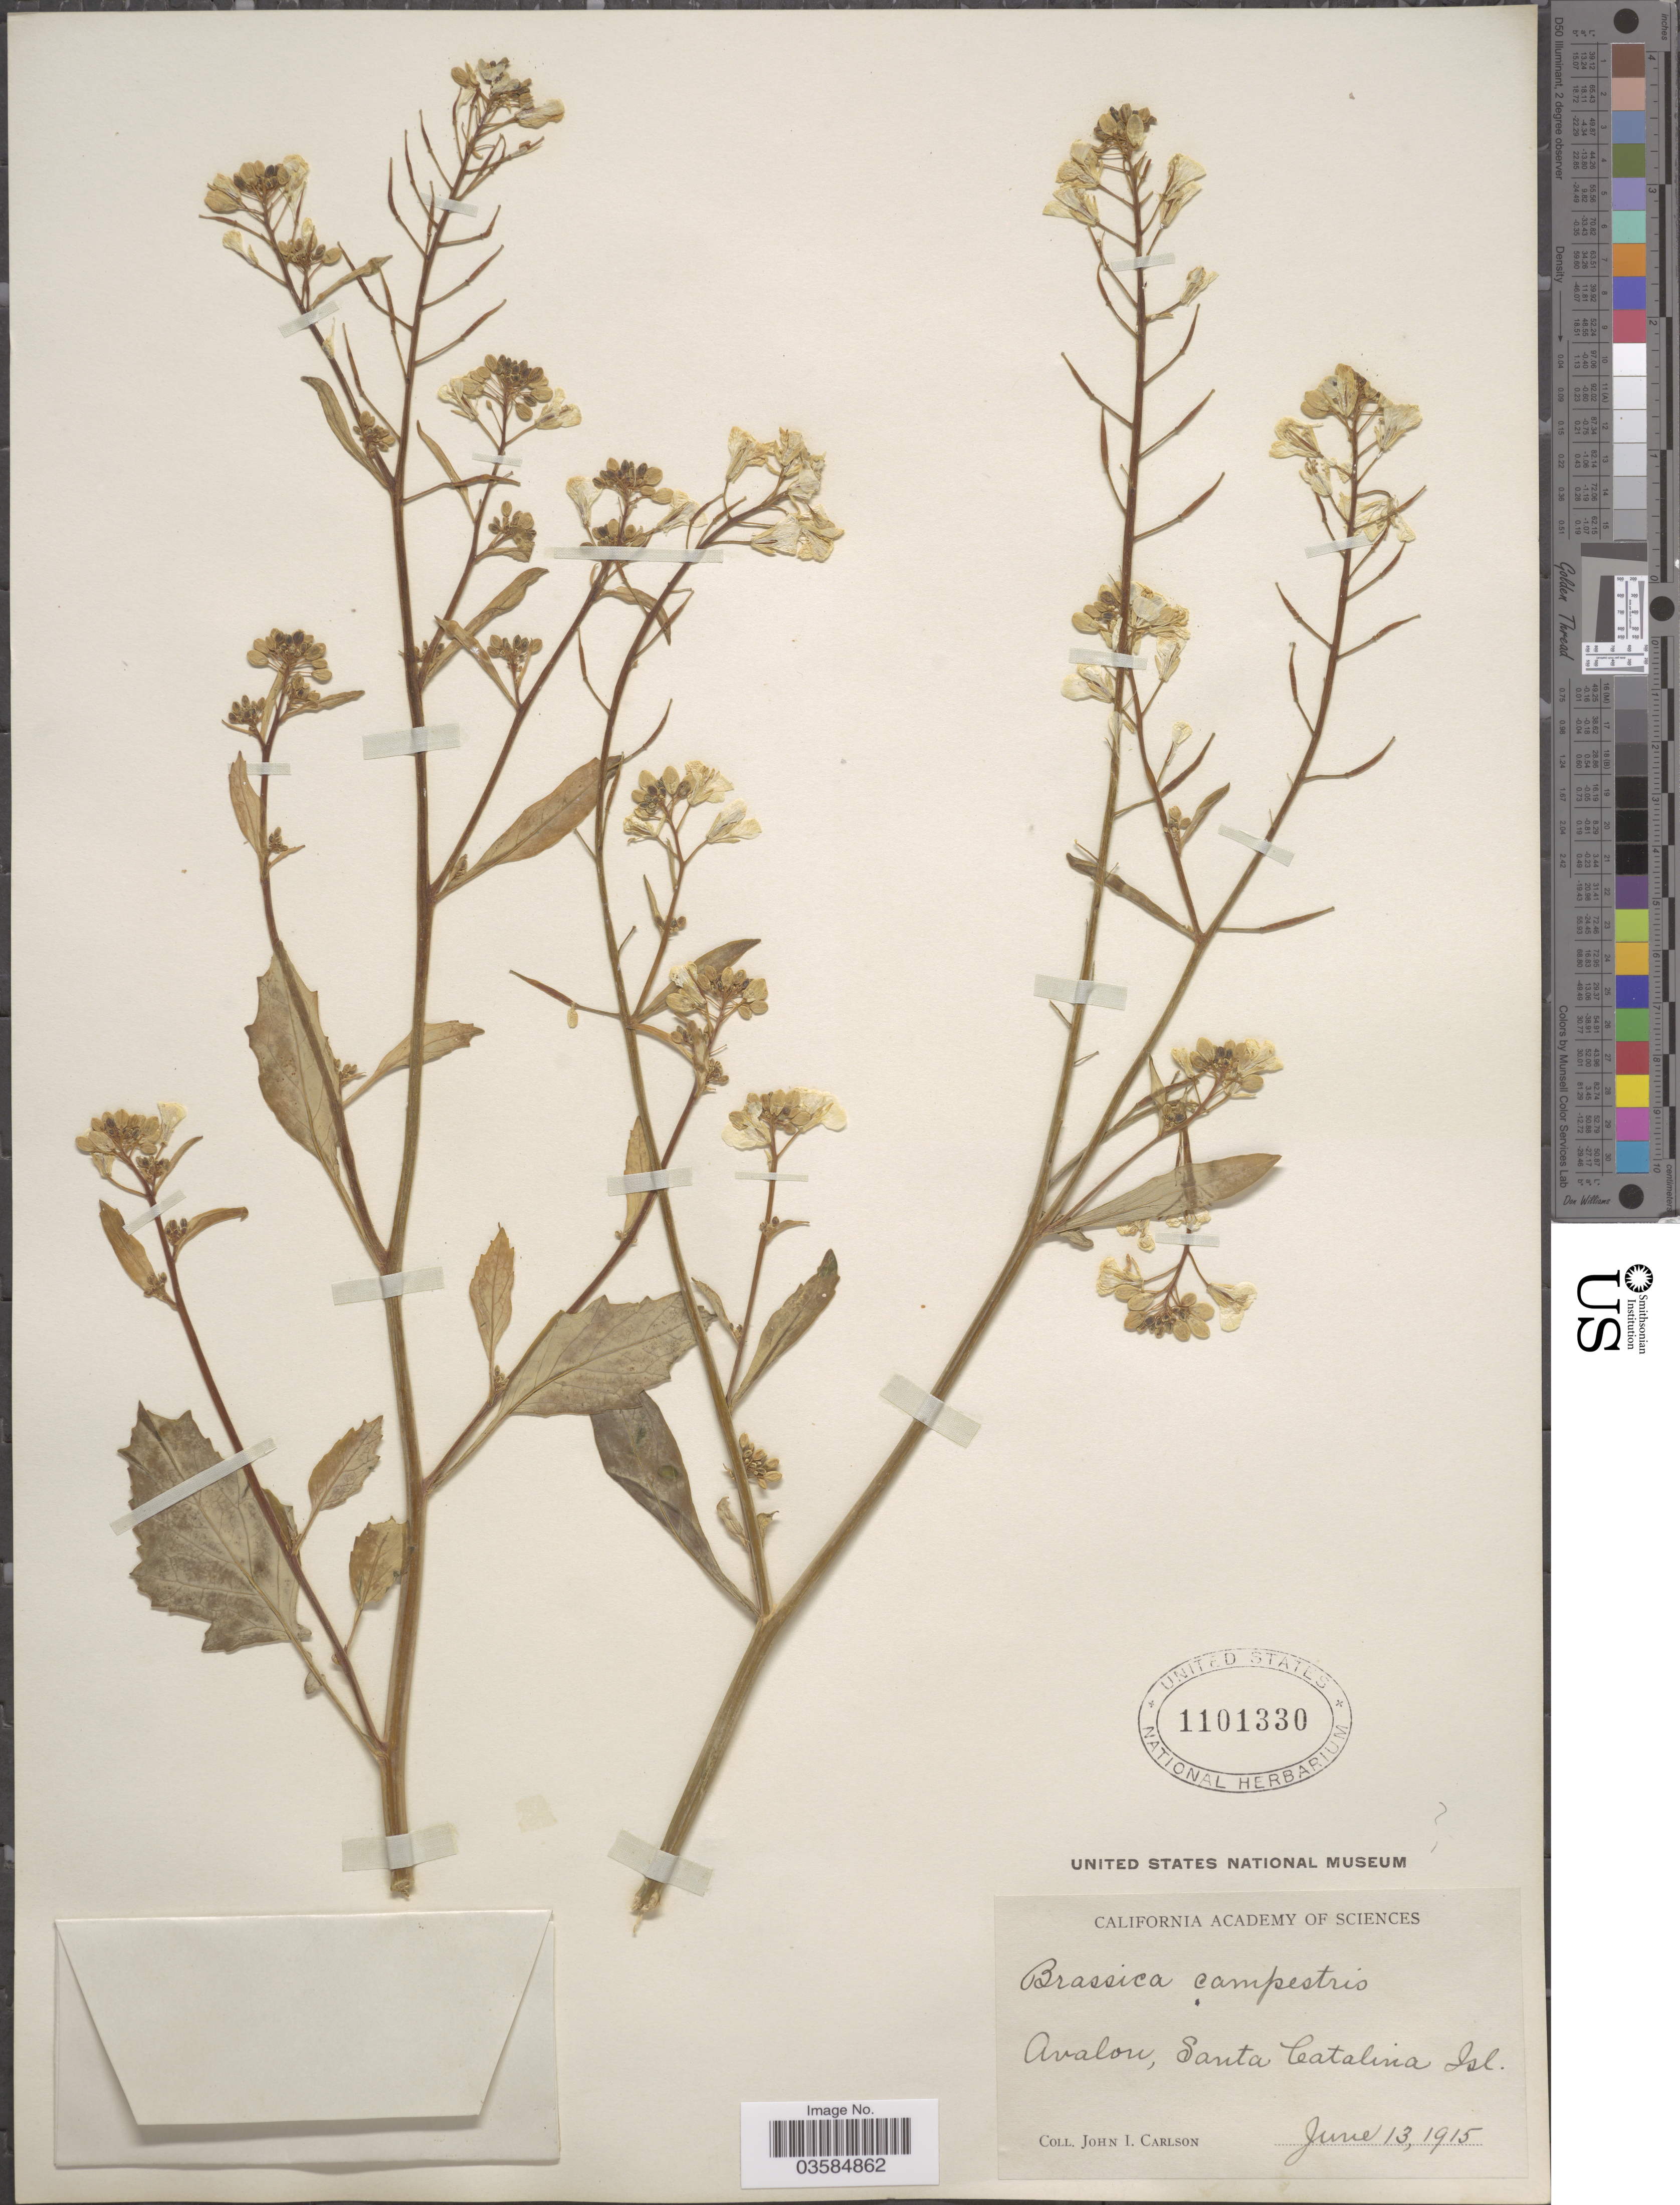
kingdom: Plantae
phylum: Tracheophyta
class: Magnoliopsida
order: Brassicales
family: Brassicaceae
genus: Brassica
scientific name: Brassica campestris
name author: L.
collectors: J. Carlson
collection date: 1915-06-13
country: United States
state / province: California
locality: Avalon, Santa Catalina Isl.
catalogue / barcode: US 1101330